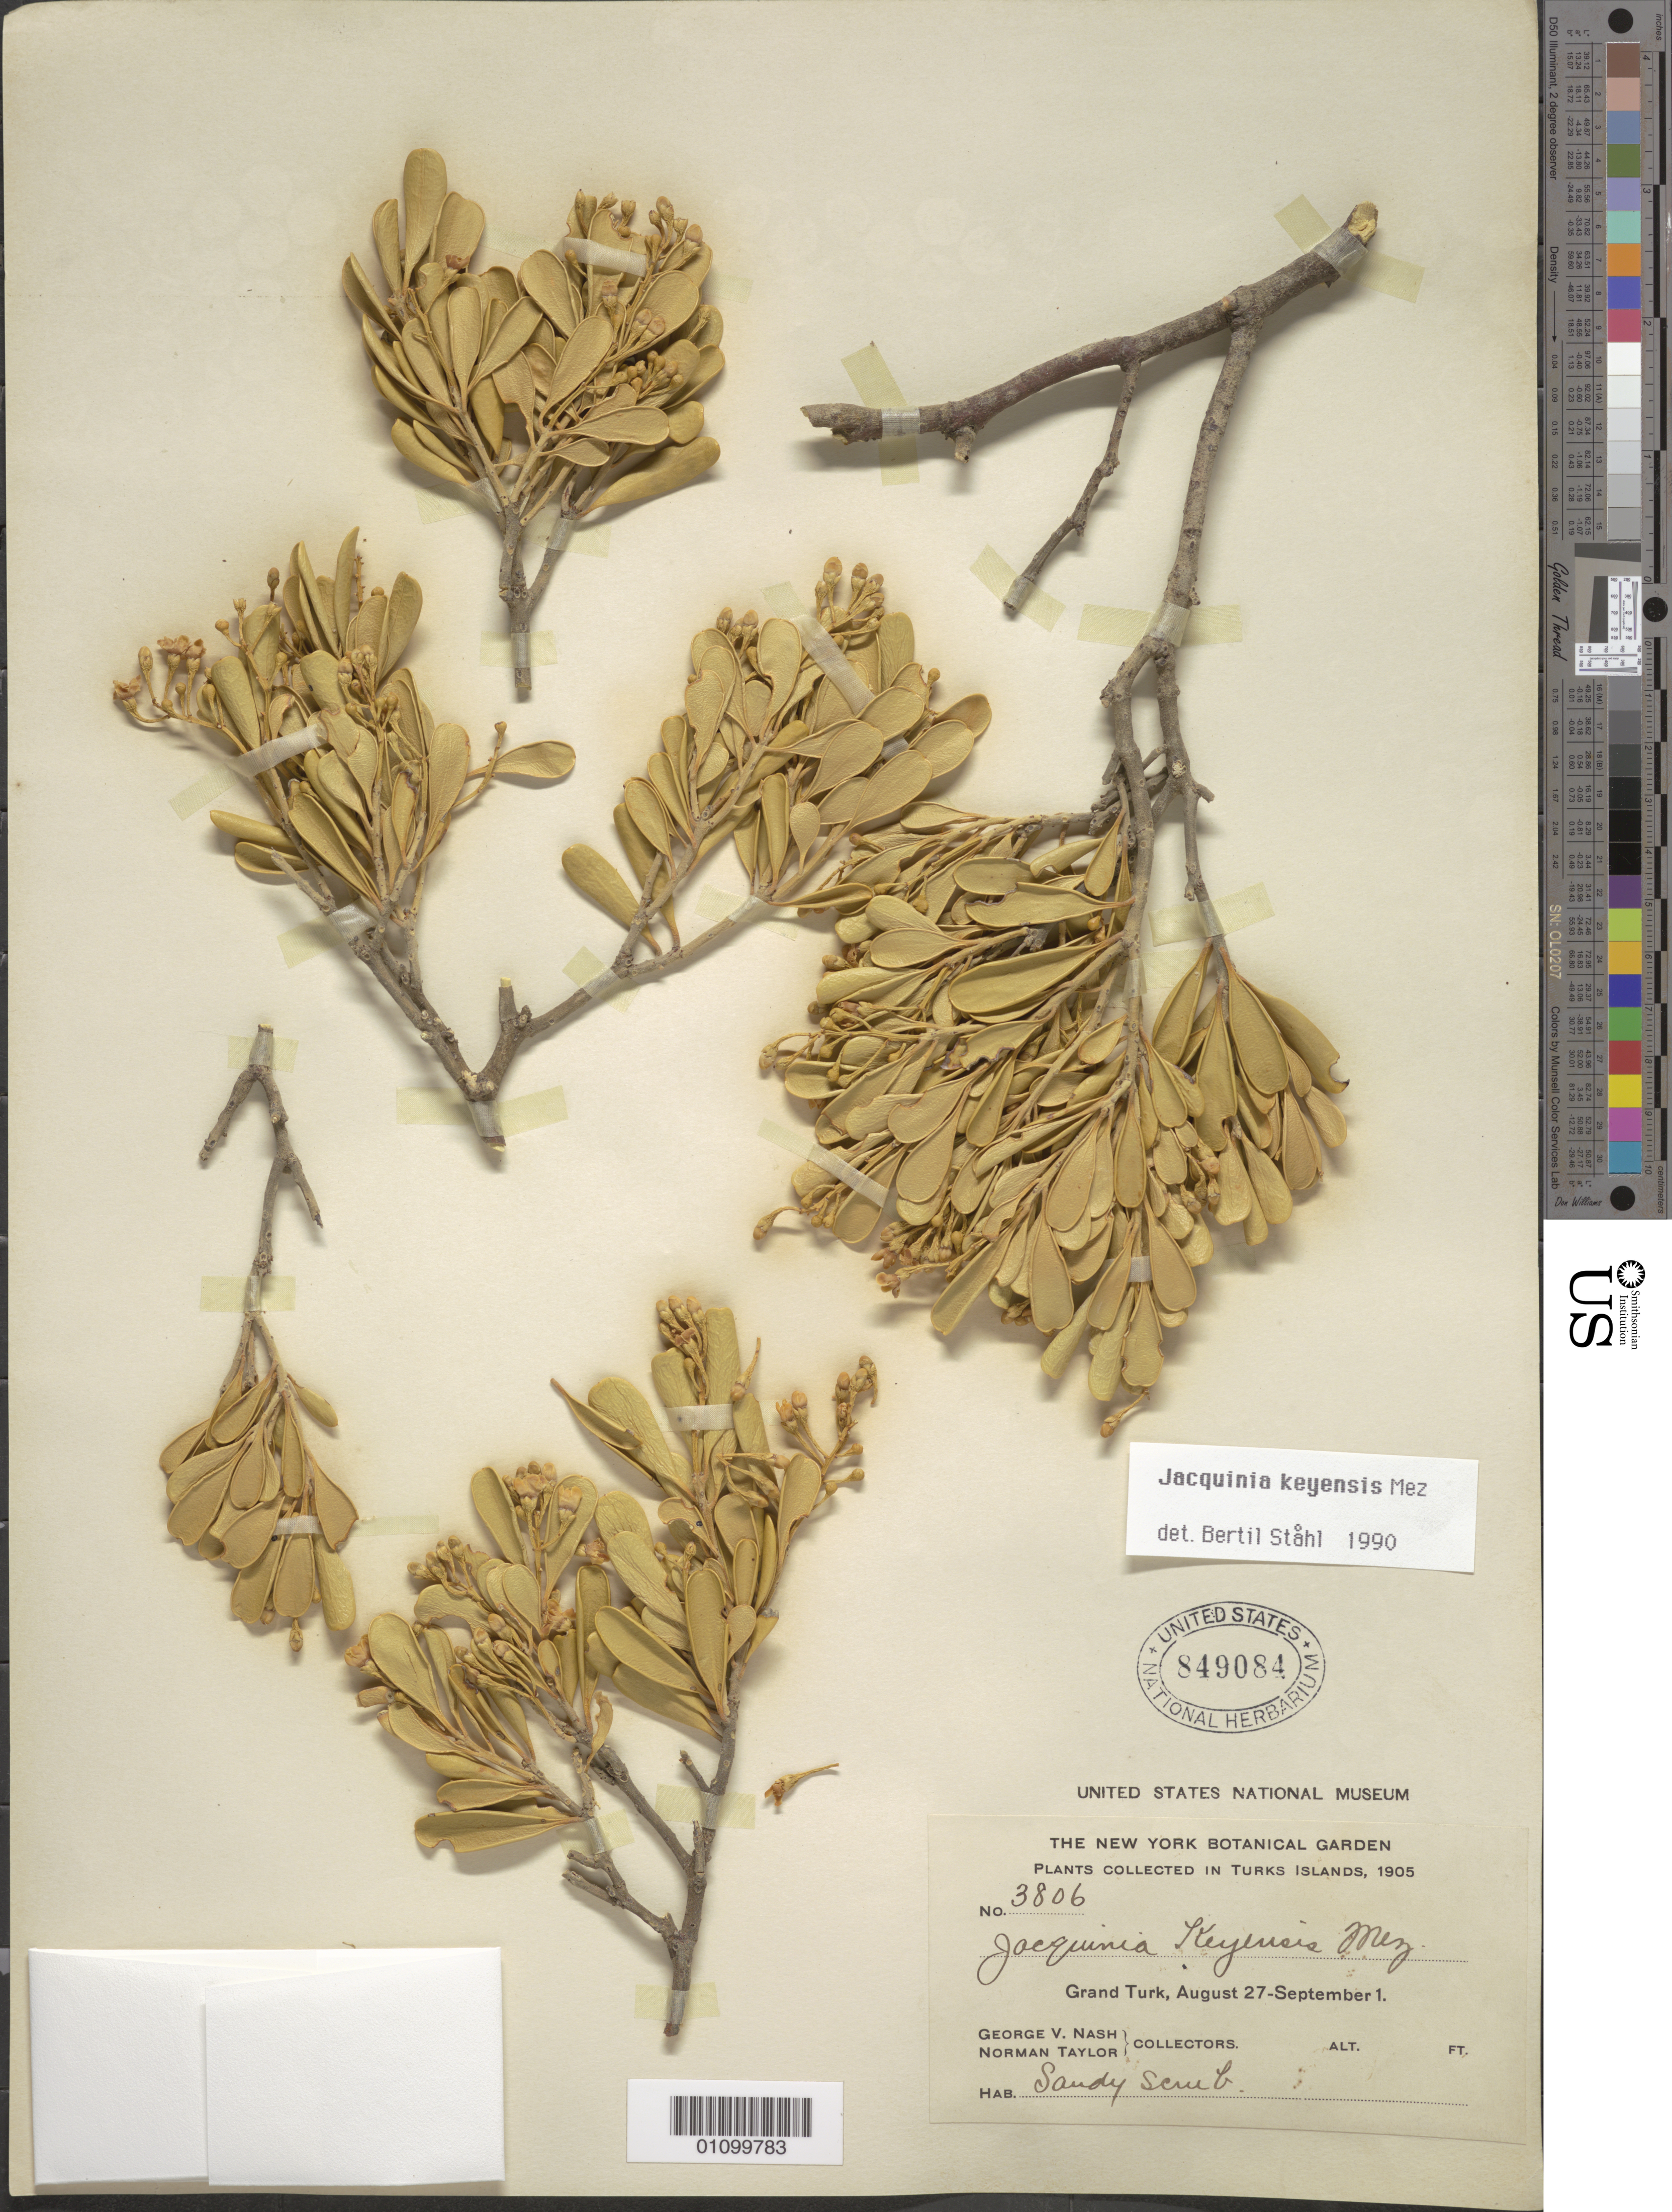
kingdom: Plantae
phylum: Tracheophyta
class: Magnoliopsida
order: Ericales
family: Primulaceae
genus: Jacquinia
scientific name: Jacquinia keyensis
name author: Mez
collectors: G. V. Nash & N. Taylor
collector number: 3806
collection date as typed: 27 Aug 1905 to 01 Sep 1905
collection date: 1905-08-27/1905-09-01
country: Turks and Caicos Islands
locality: Grand Turk. Sandy scrub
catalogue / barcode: US 849084